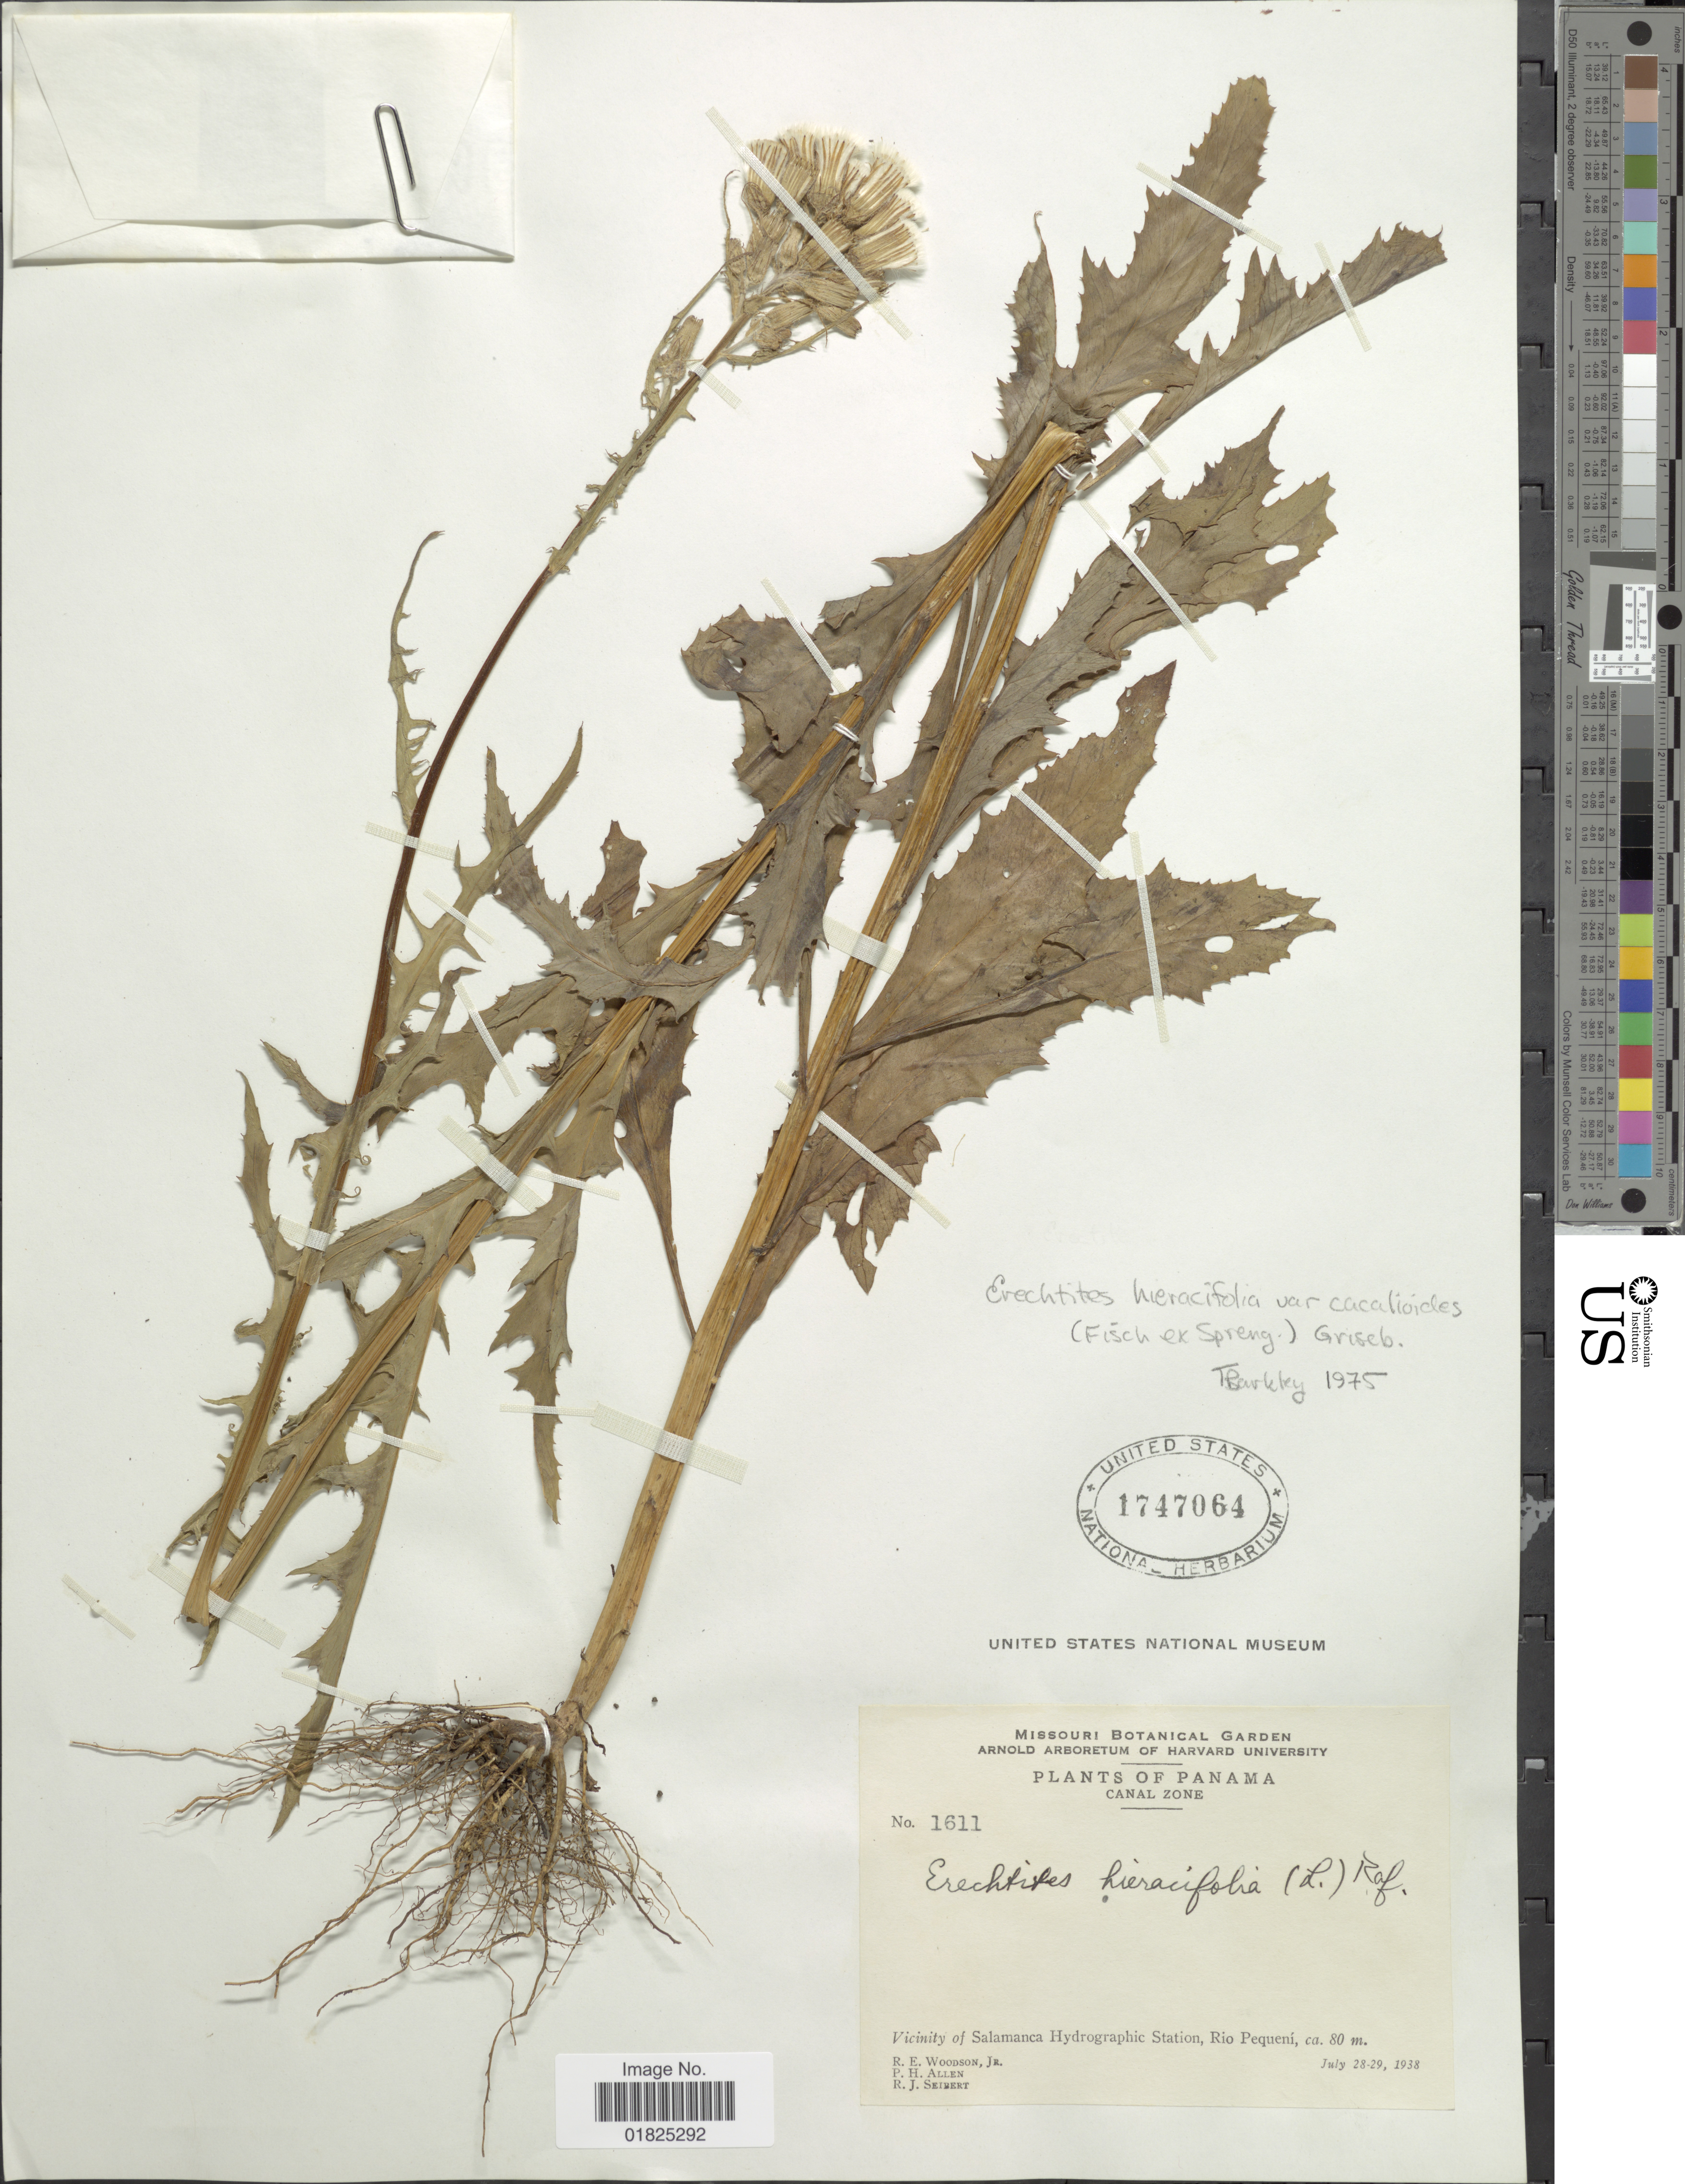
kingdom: Plantae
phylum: Tracheophyta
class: Magnoliopsida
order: Asterales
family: Asteraceae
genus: Erechtites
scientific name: Erechtites hieraciifolius var. cacaliodes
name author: (Fisch. ex Spreng.) Less. ex Griseb.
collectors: R. E. Woodson, P. H. Allen & R. J. Seibert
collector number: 1611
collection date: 1938-07-28/1938-07-29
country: Panama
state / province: Colón / Panamá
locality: Vicinity of Salamanca Hydrographic Station, Rio Pequeni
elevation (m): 80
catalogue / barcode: US 1747064